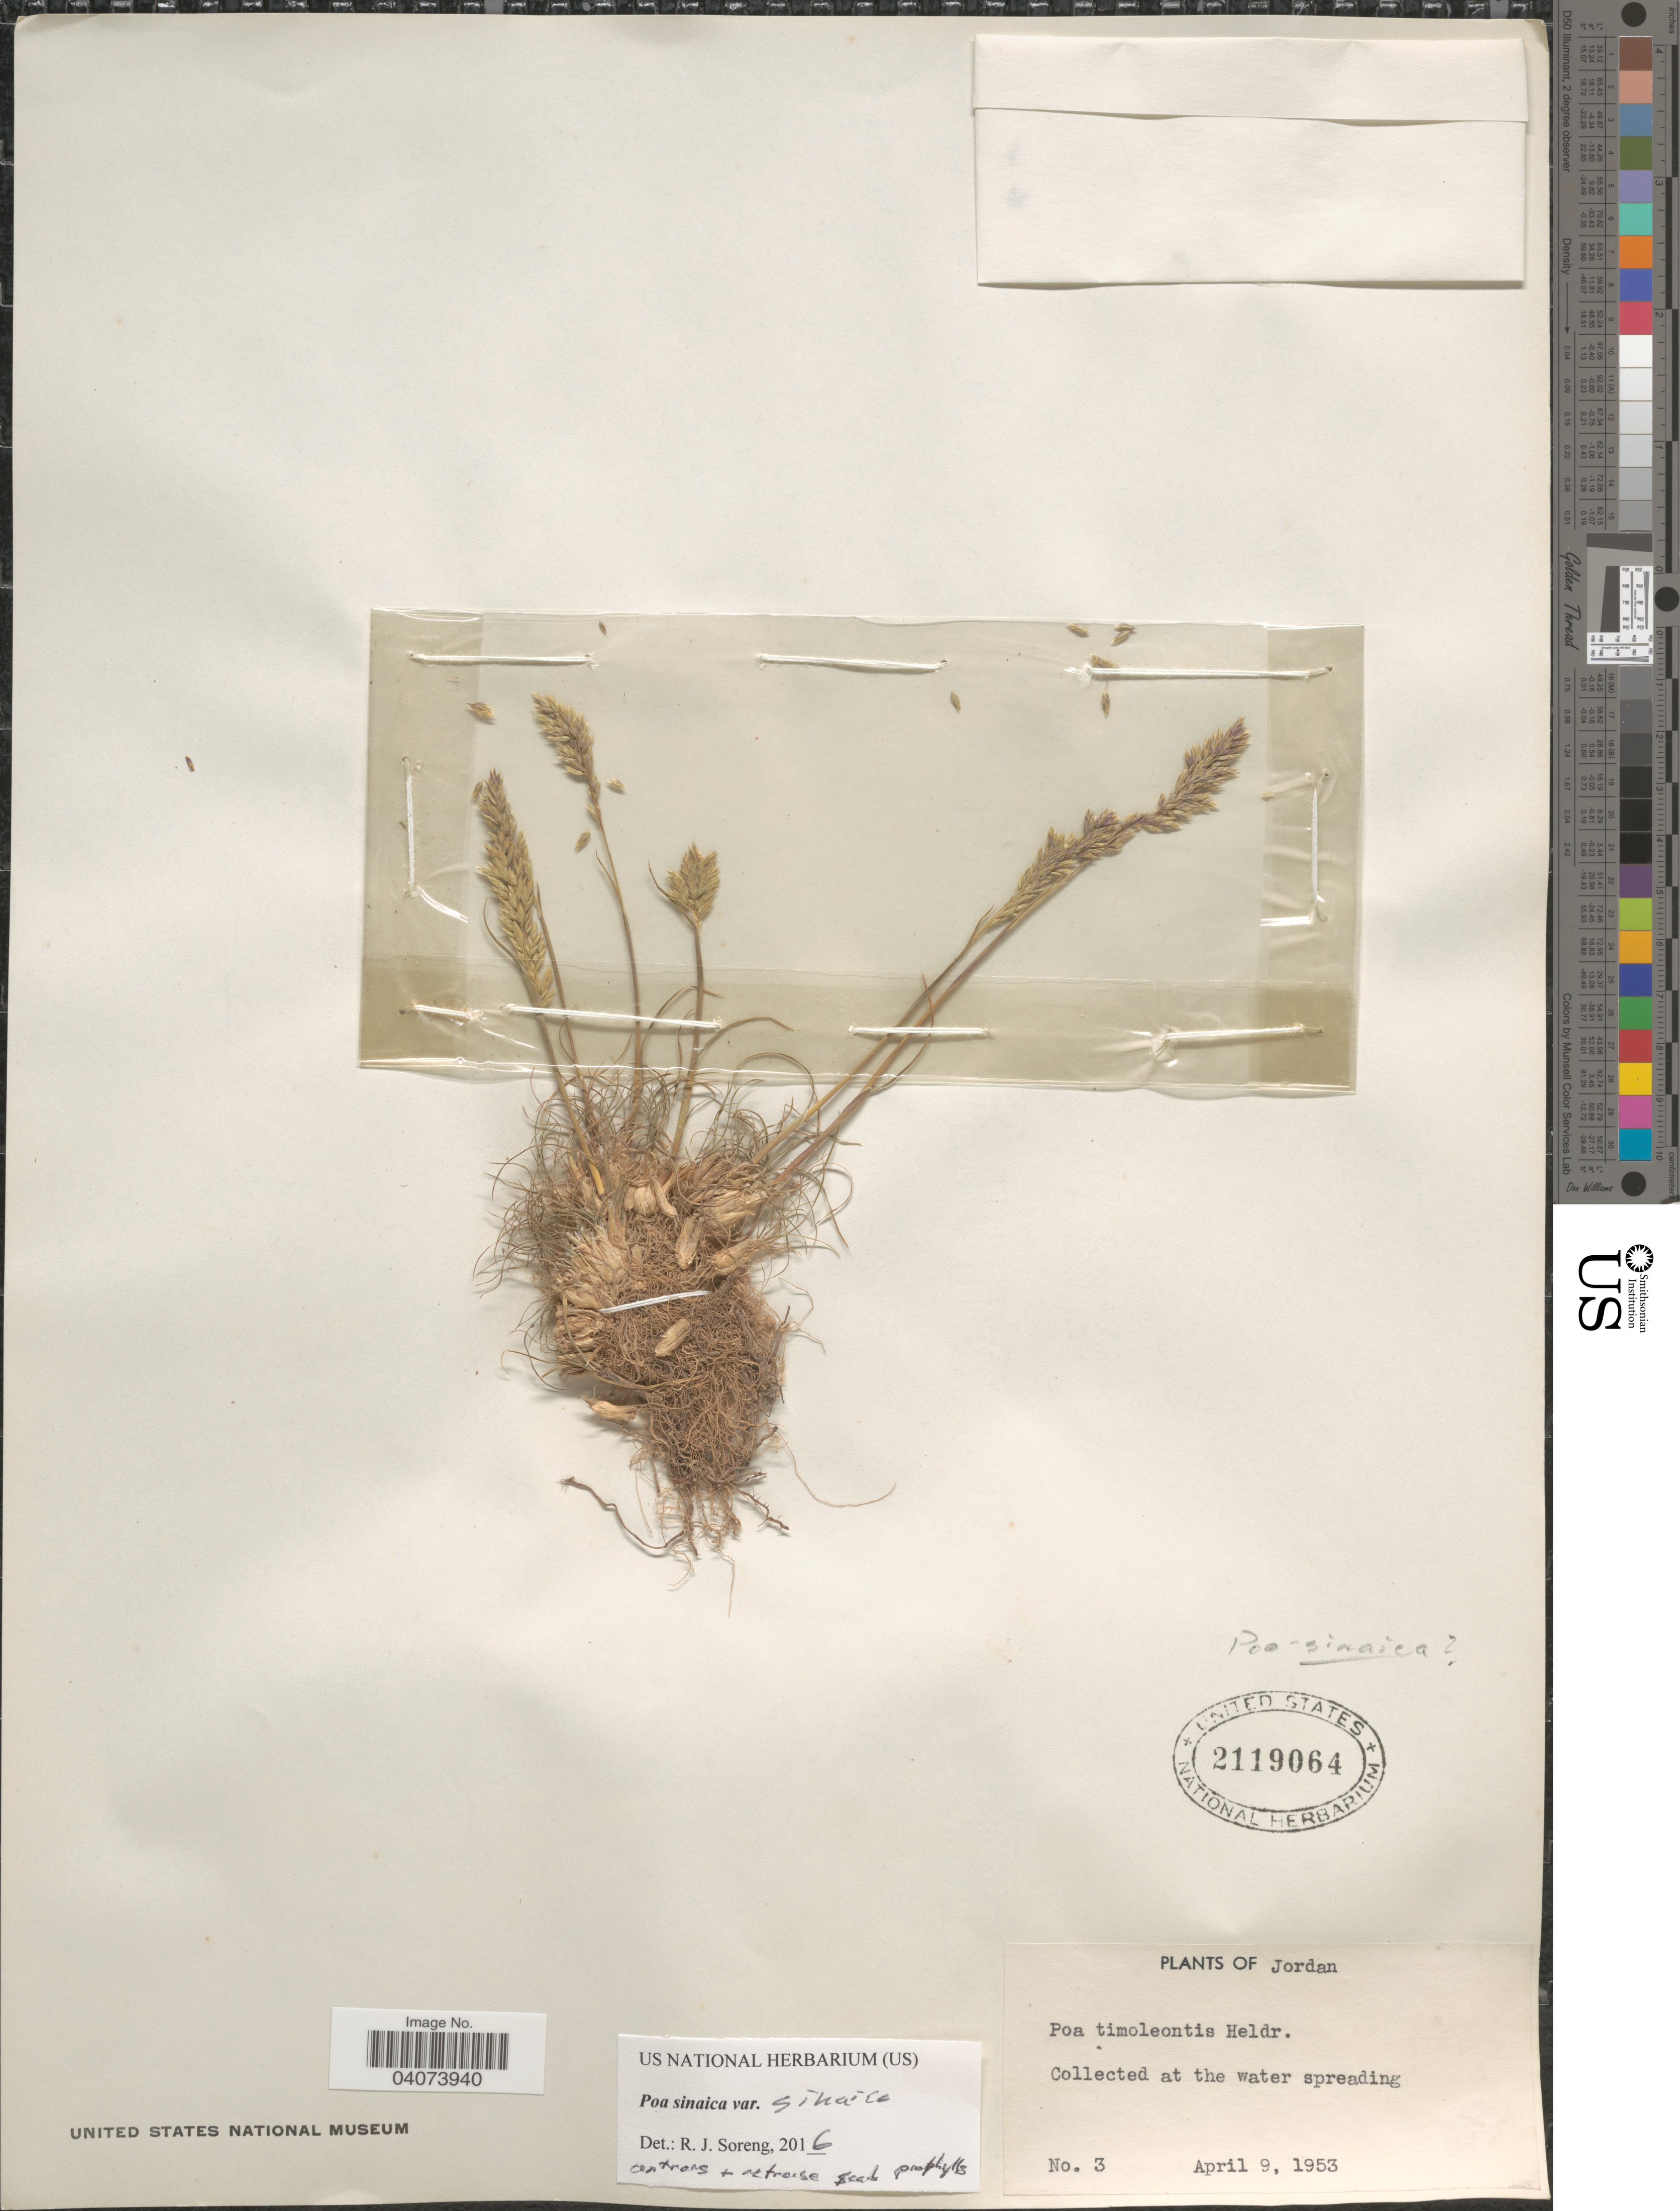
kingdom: Plantae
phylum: Tracheophyta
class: Liliopsida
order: Poales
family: Poaceae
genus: Poa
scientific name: Poa sinaica var. sinaica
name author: Steud.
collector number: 3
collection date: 1953-04-09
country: Jordan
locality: Collected at the water spreading.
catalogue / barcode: US 2119064